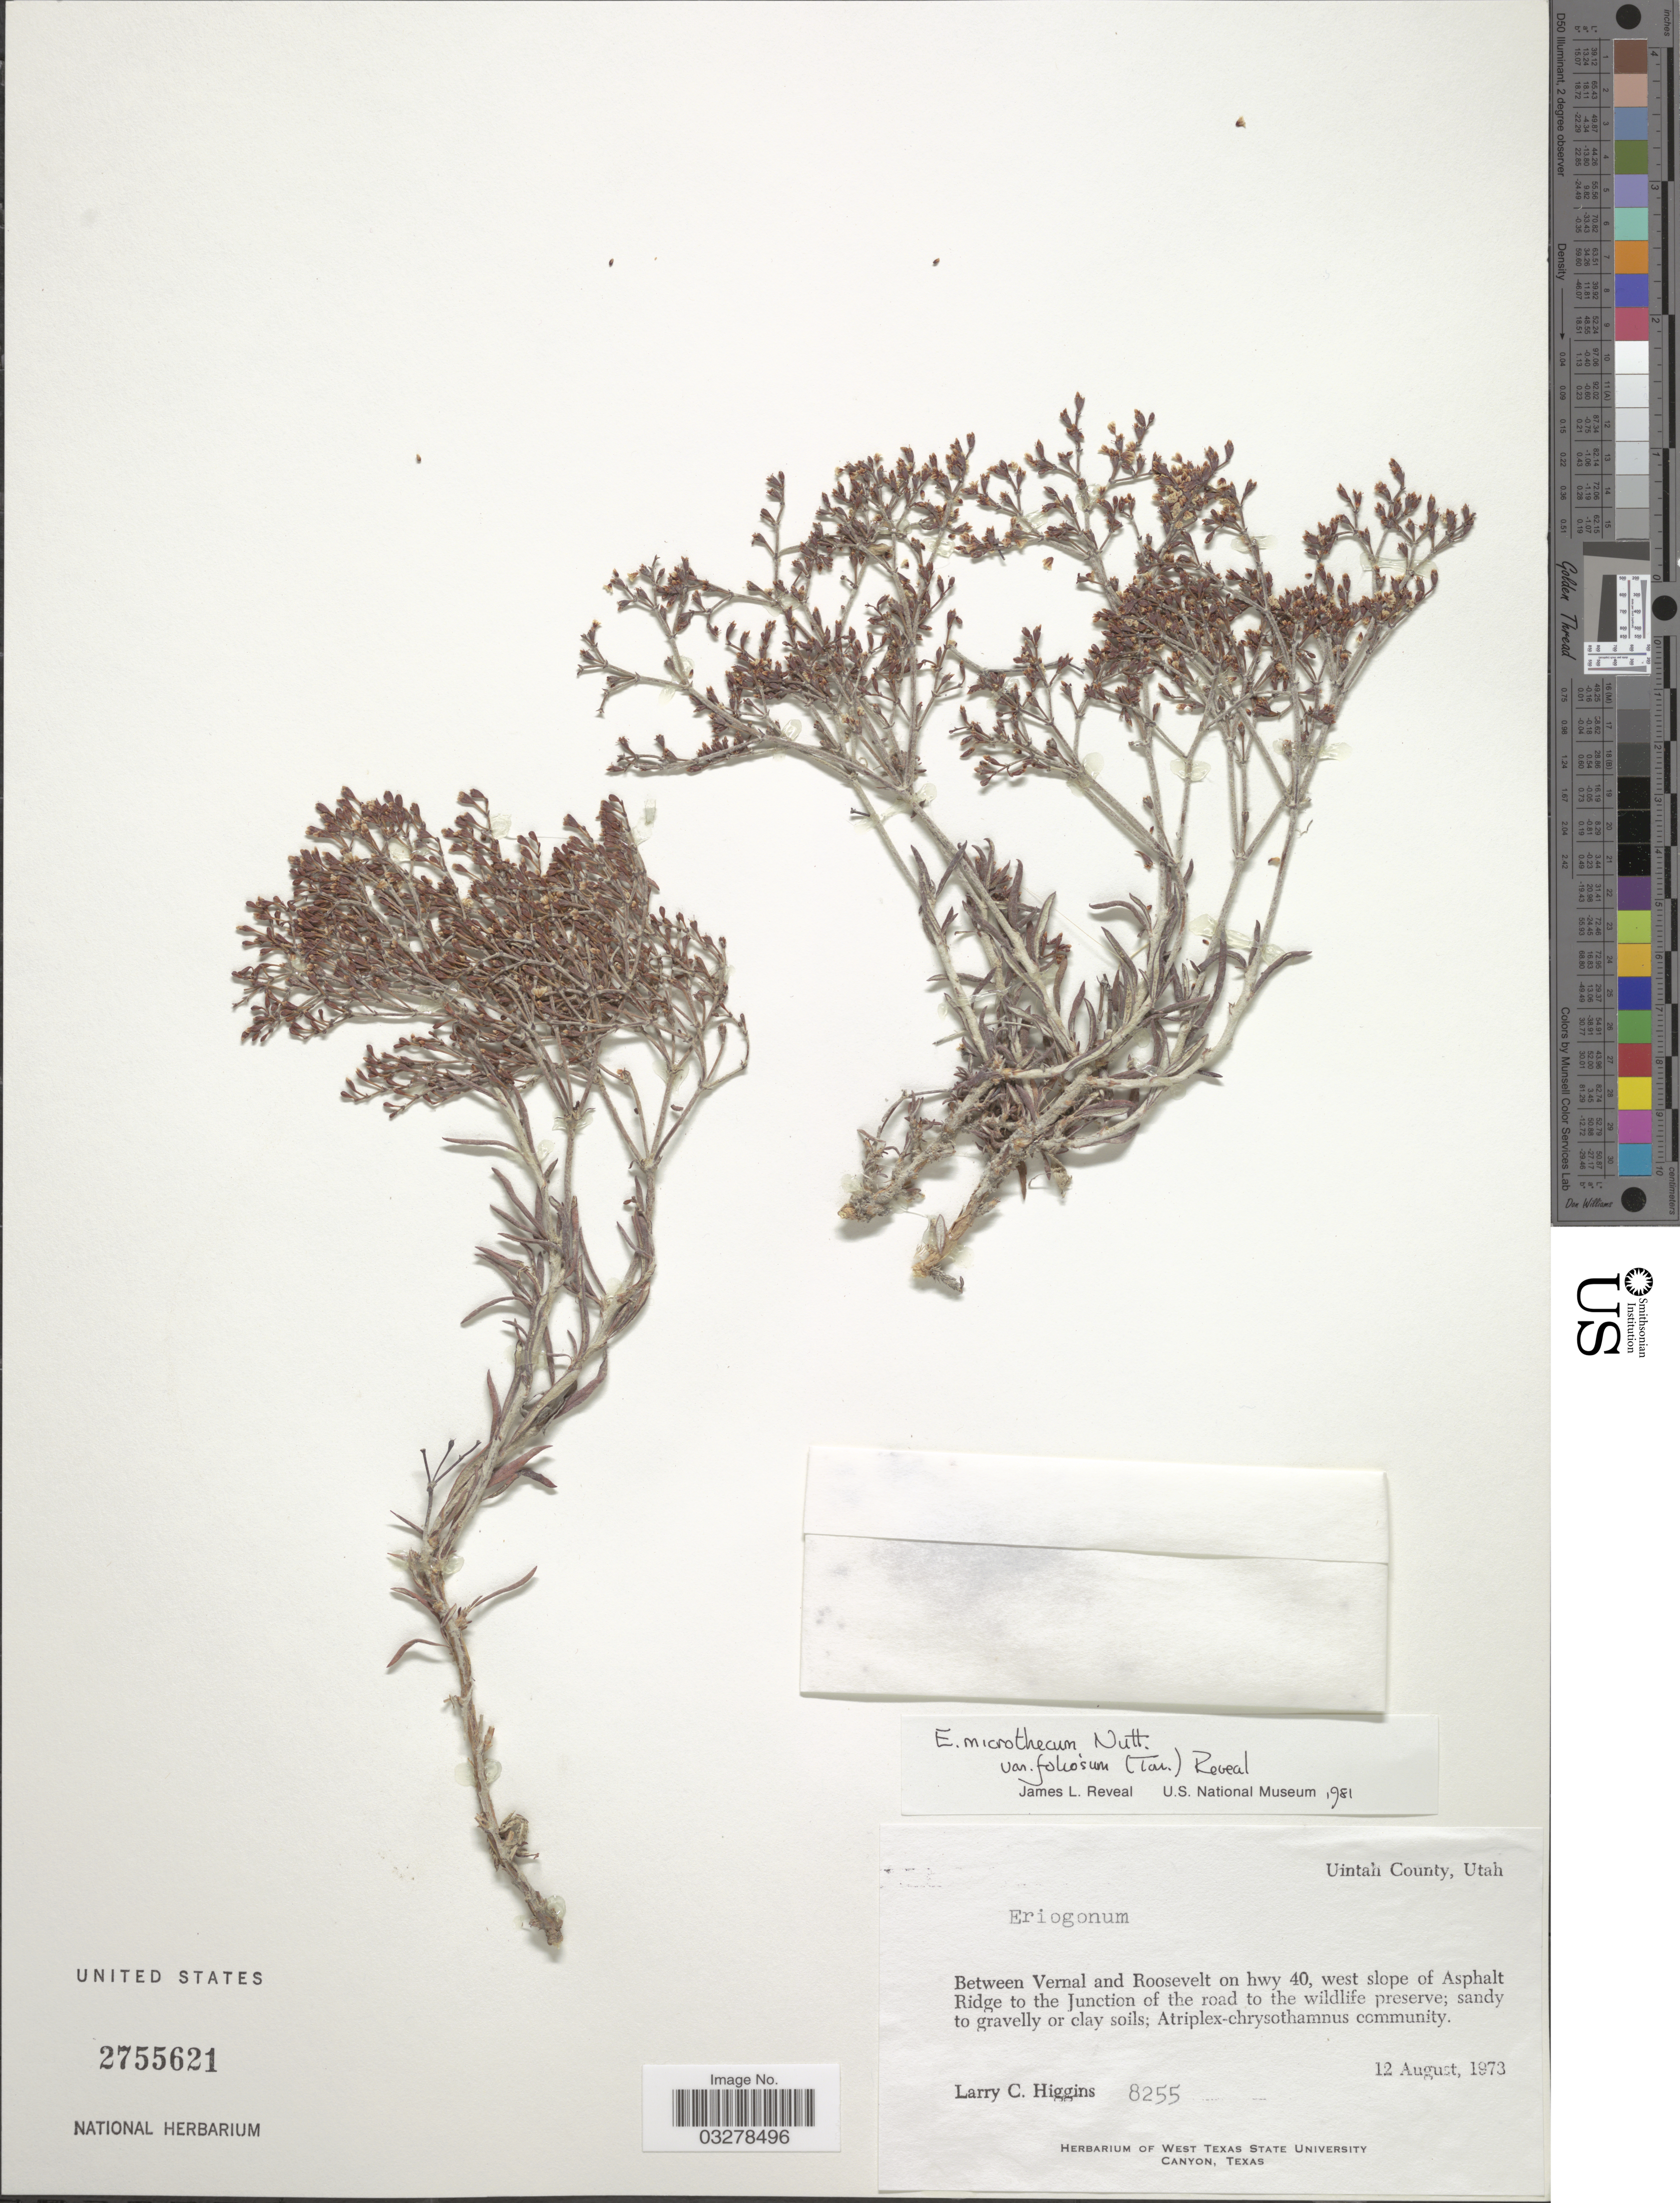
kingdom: Plantae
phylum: Tracheophyta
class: Magnoliopsida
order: Caryophyllales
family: Polygonaceae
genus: Eriogonum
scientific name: Eriogonum microtheca var. foliosum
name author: (Torr. & A. Gray) Reveal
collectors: L. Higgins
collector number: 8255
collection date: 1973-08-12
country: United States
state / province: Utah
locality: Uintah County. Between Vernal and Roosevelt on hwy 40, west slope of Asphalt Ridge to the Junction of the road to the wildlife preserve.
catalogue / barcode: US 2755621